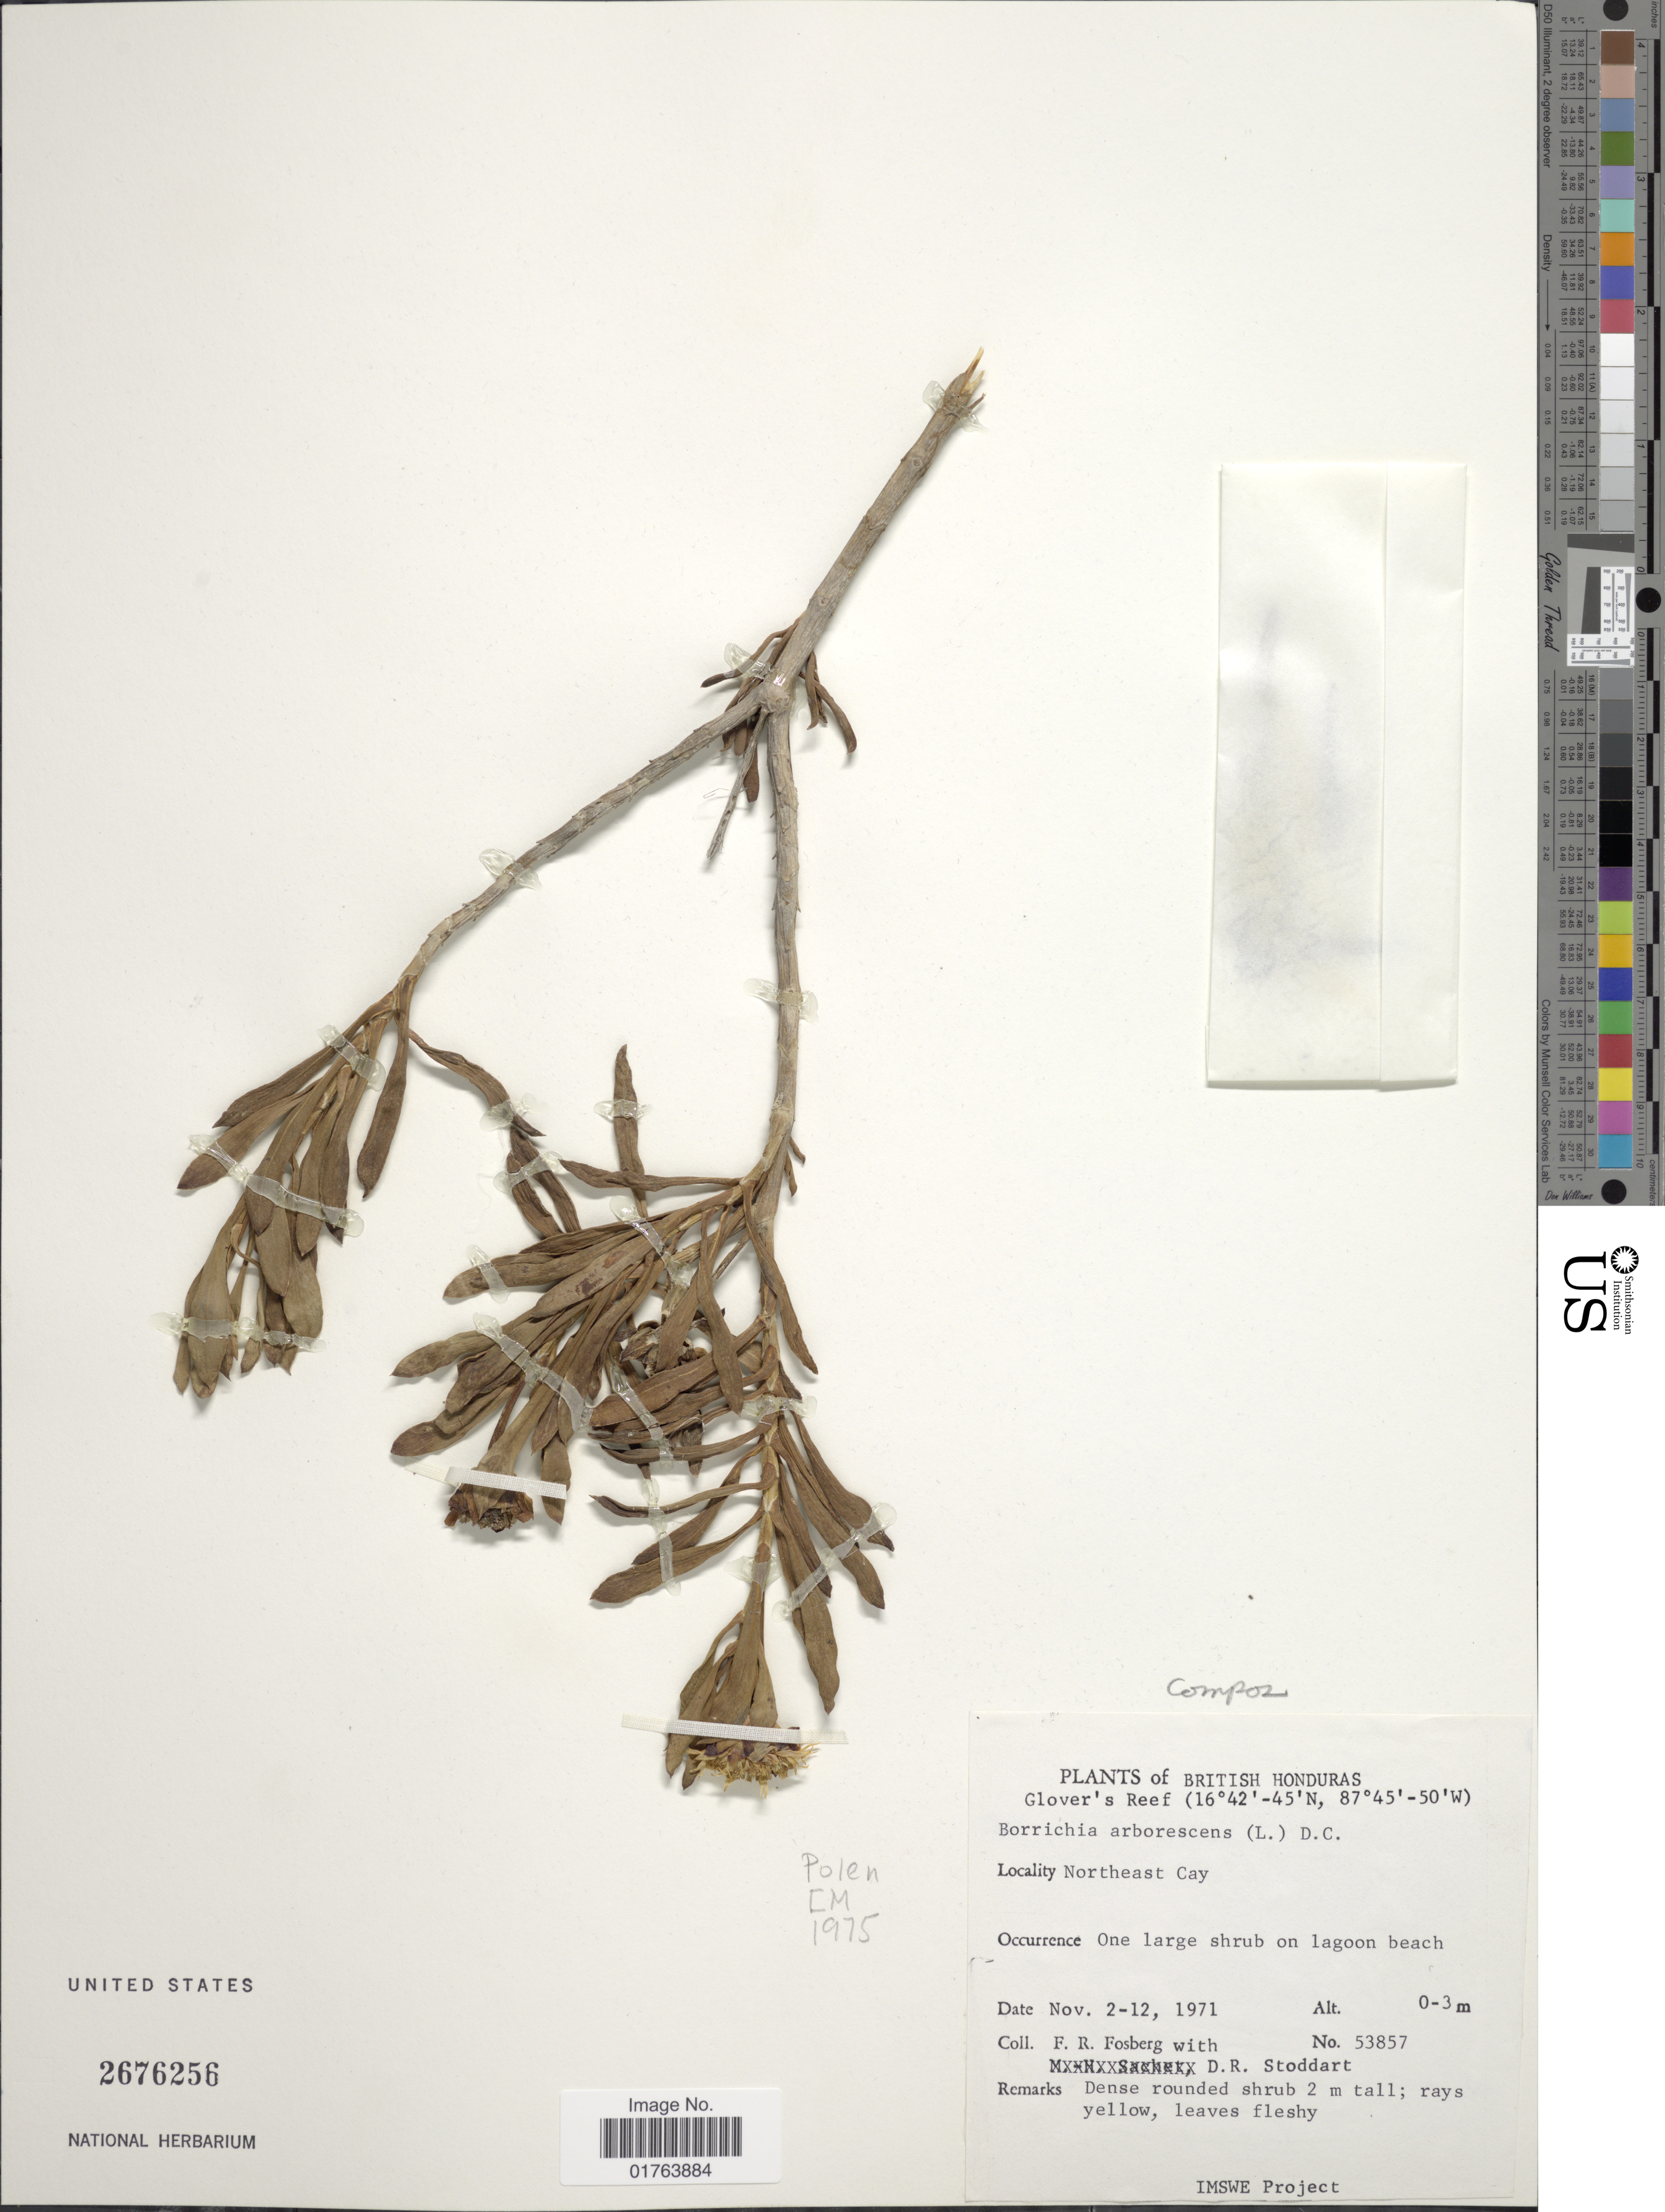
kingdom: Plantae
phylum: Tracheophyta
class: Magnoliopsida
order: Asterales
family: Asteraceae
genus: Borrichia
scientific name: Borrichia arborescens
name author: (L.) DC.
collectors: F. R. Fosberg & D. R. Stoddart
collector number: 53857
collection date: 1971-11-02/1971-11-12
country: Belize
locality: British Honduras, Glover's Reef, Northeast Cay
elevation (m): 0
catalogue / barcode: US 2676256